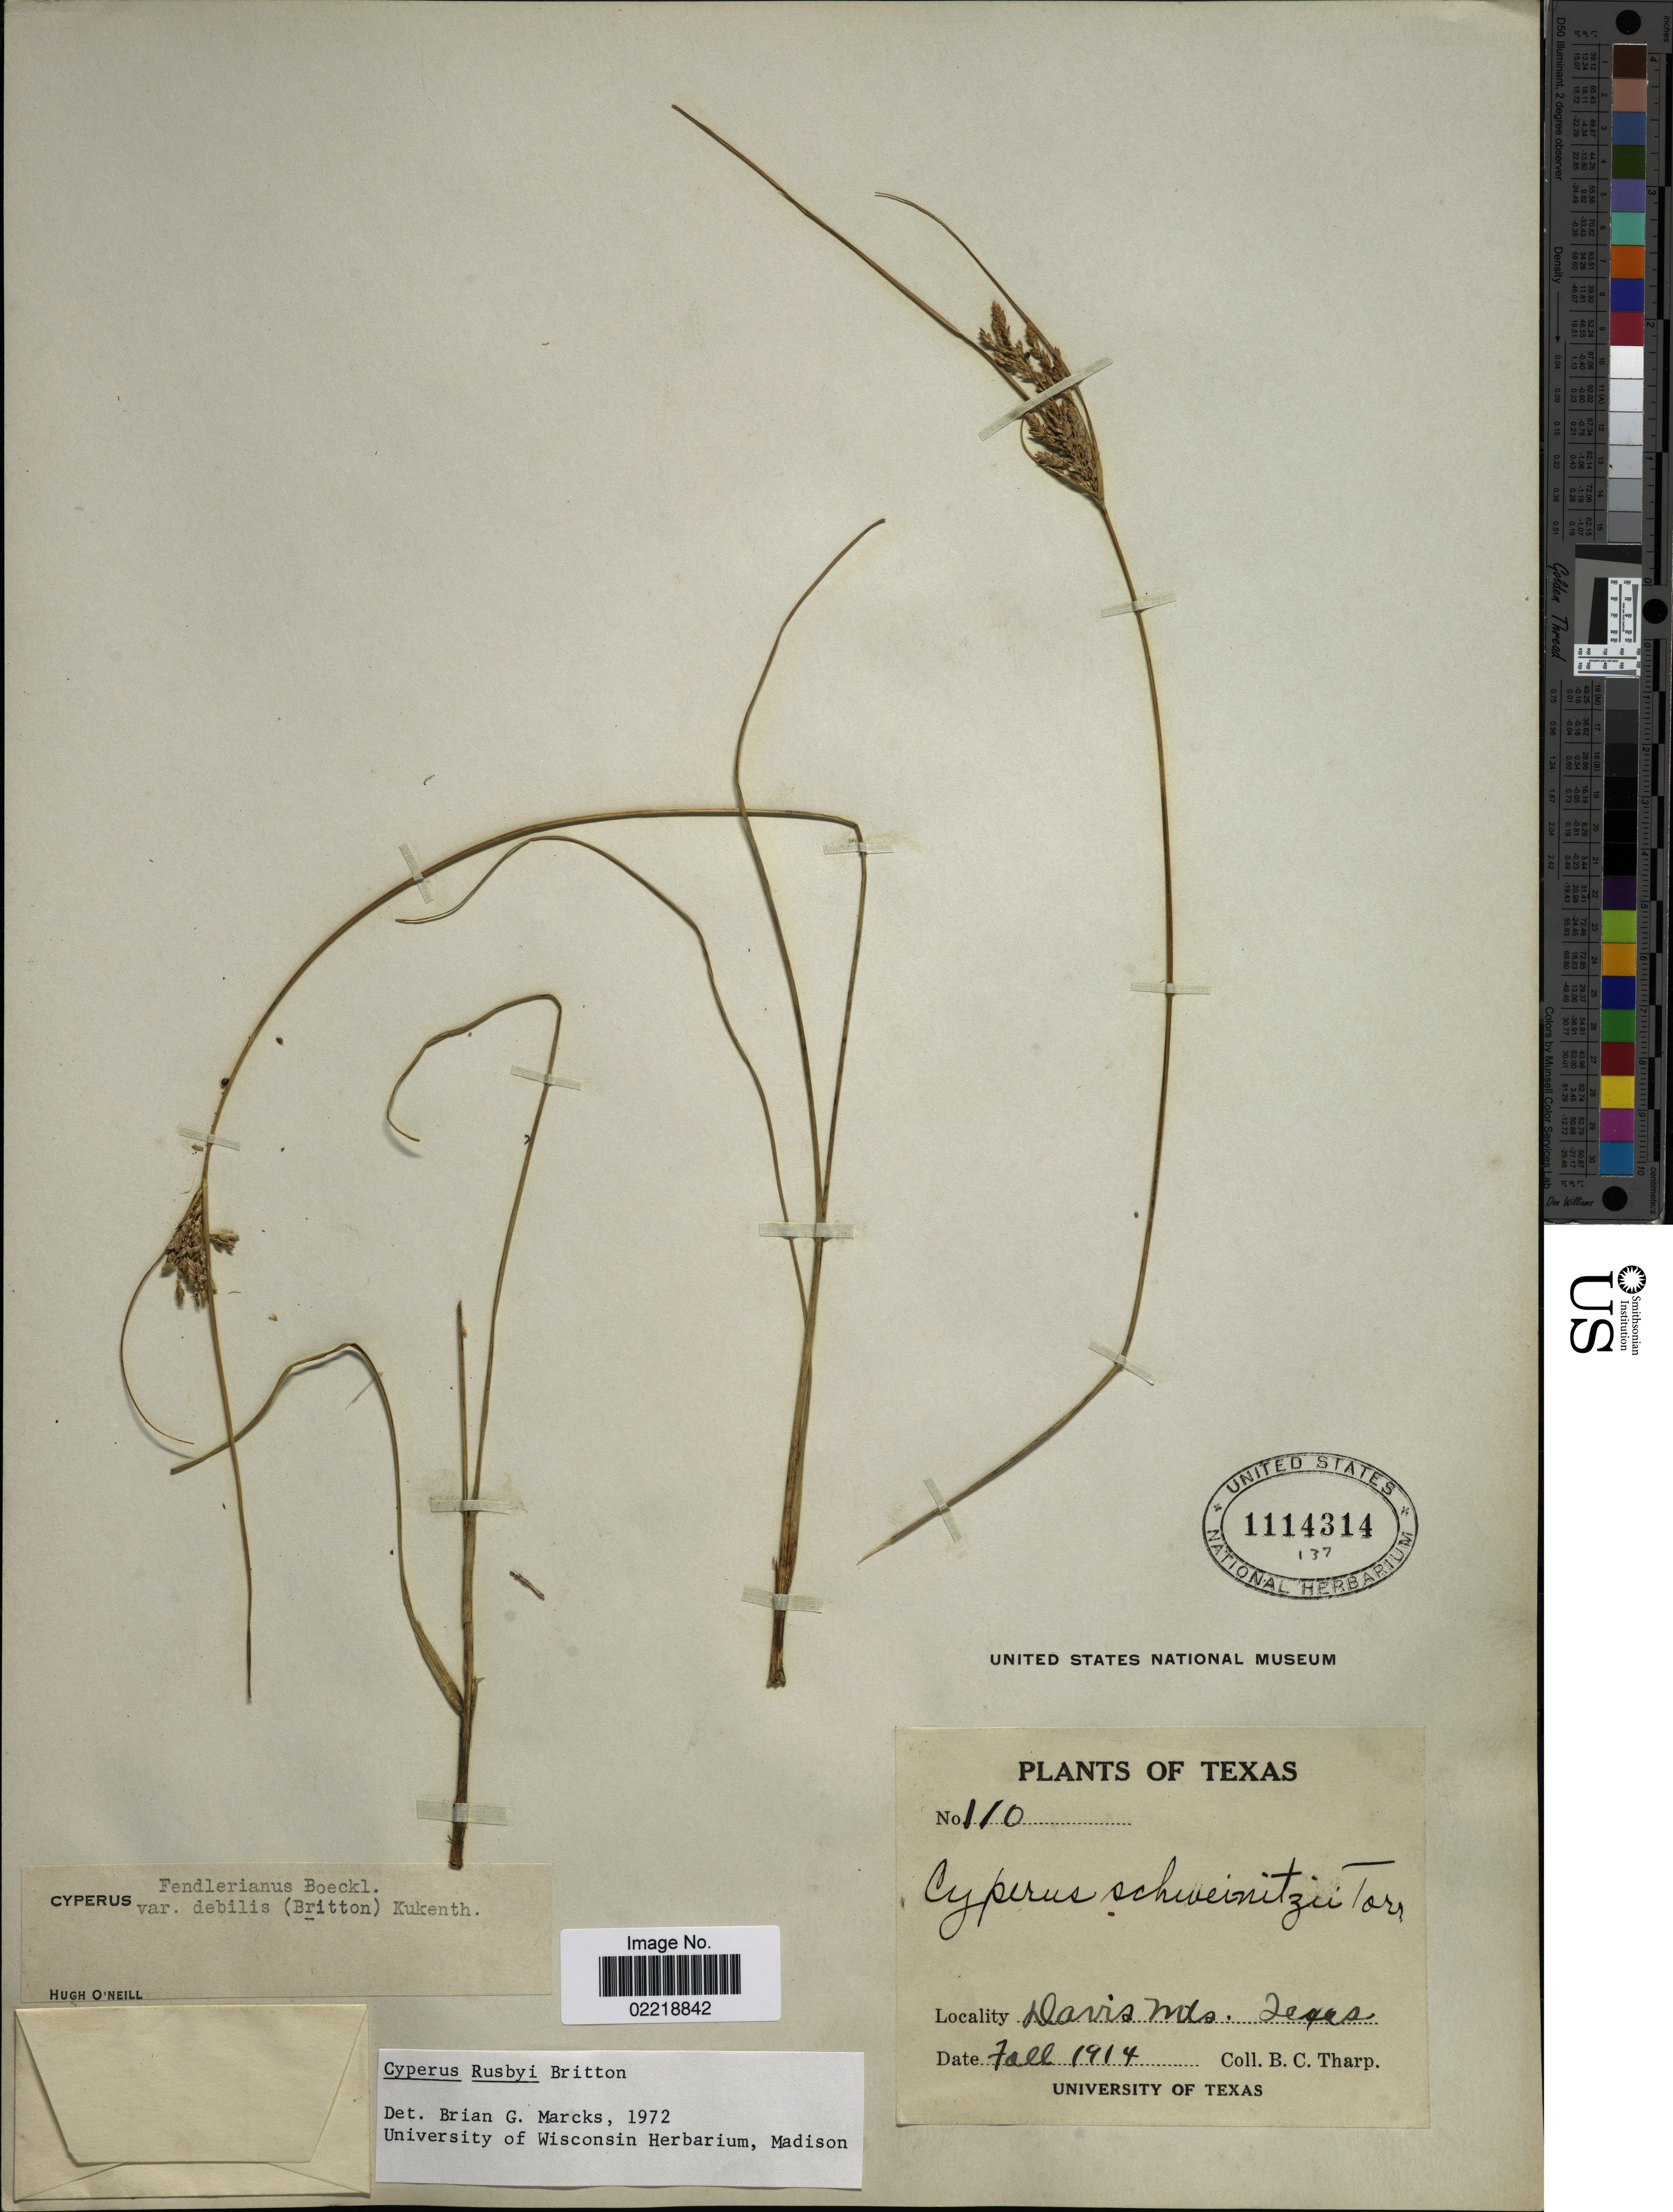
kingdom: Plantae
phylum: Tracheophyta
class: Liliopsida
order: Poales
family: Cyperaceae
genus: Cyperus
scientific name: Cyperus sphaerolepis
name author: Boeckeler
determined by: Strong, Mark T., (BOT), Smithsonian Institution - National Museum of Natural History (UNITED STATES)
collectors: B. C. Tharp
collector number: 110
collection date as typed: Fall 1914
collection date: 1914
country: United States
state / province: Texas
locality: Davis Mts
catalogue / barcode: US 1114314